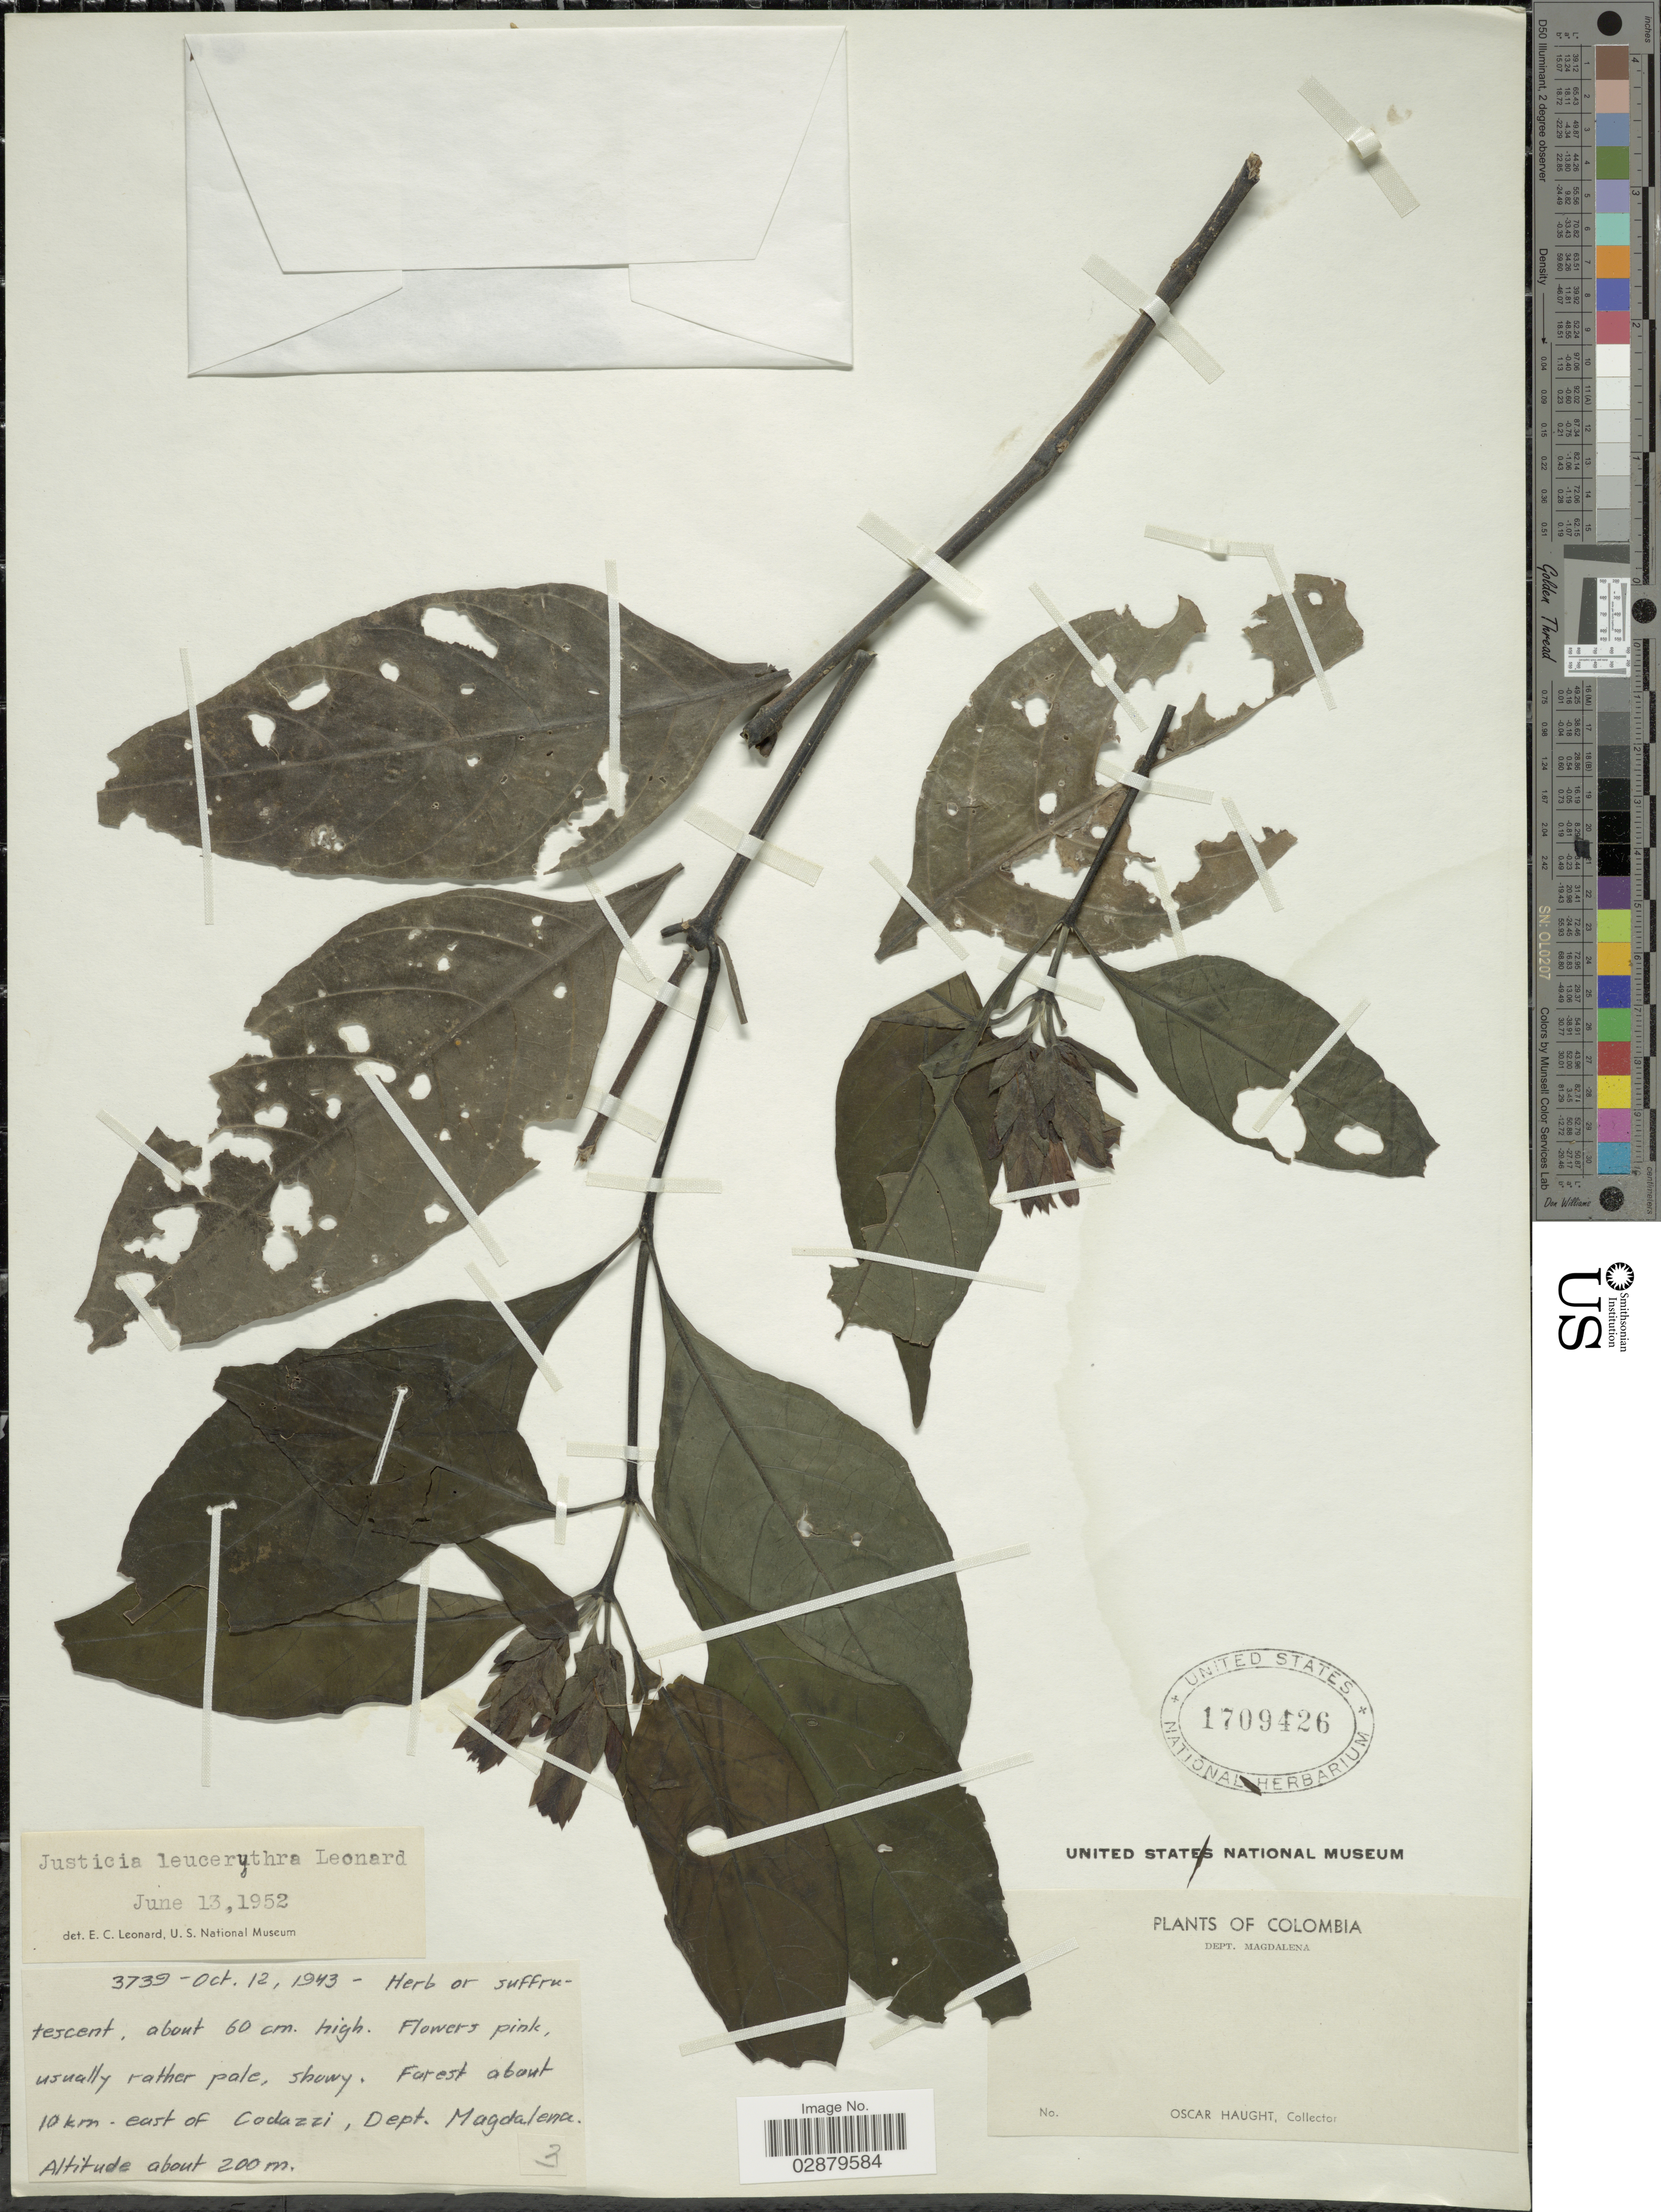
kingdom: Plantae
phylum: Tracheophyta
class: Magnoliopsida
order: Lamiales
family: Acanthaceae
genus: Justicia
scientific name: Justicia leucerythra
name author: Leonard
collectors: O. Haught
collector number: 3739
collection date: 1943-10-12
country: Colombia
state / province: Magdalena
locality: Dept. Magdalena. About 10 km. east of Codazzi.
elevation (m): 200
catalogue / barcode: US 1709426